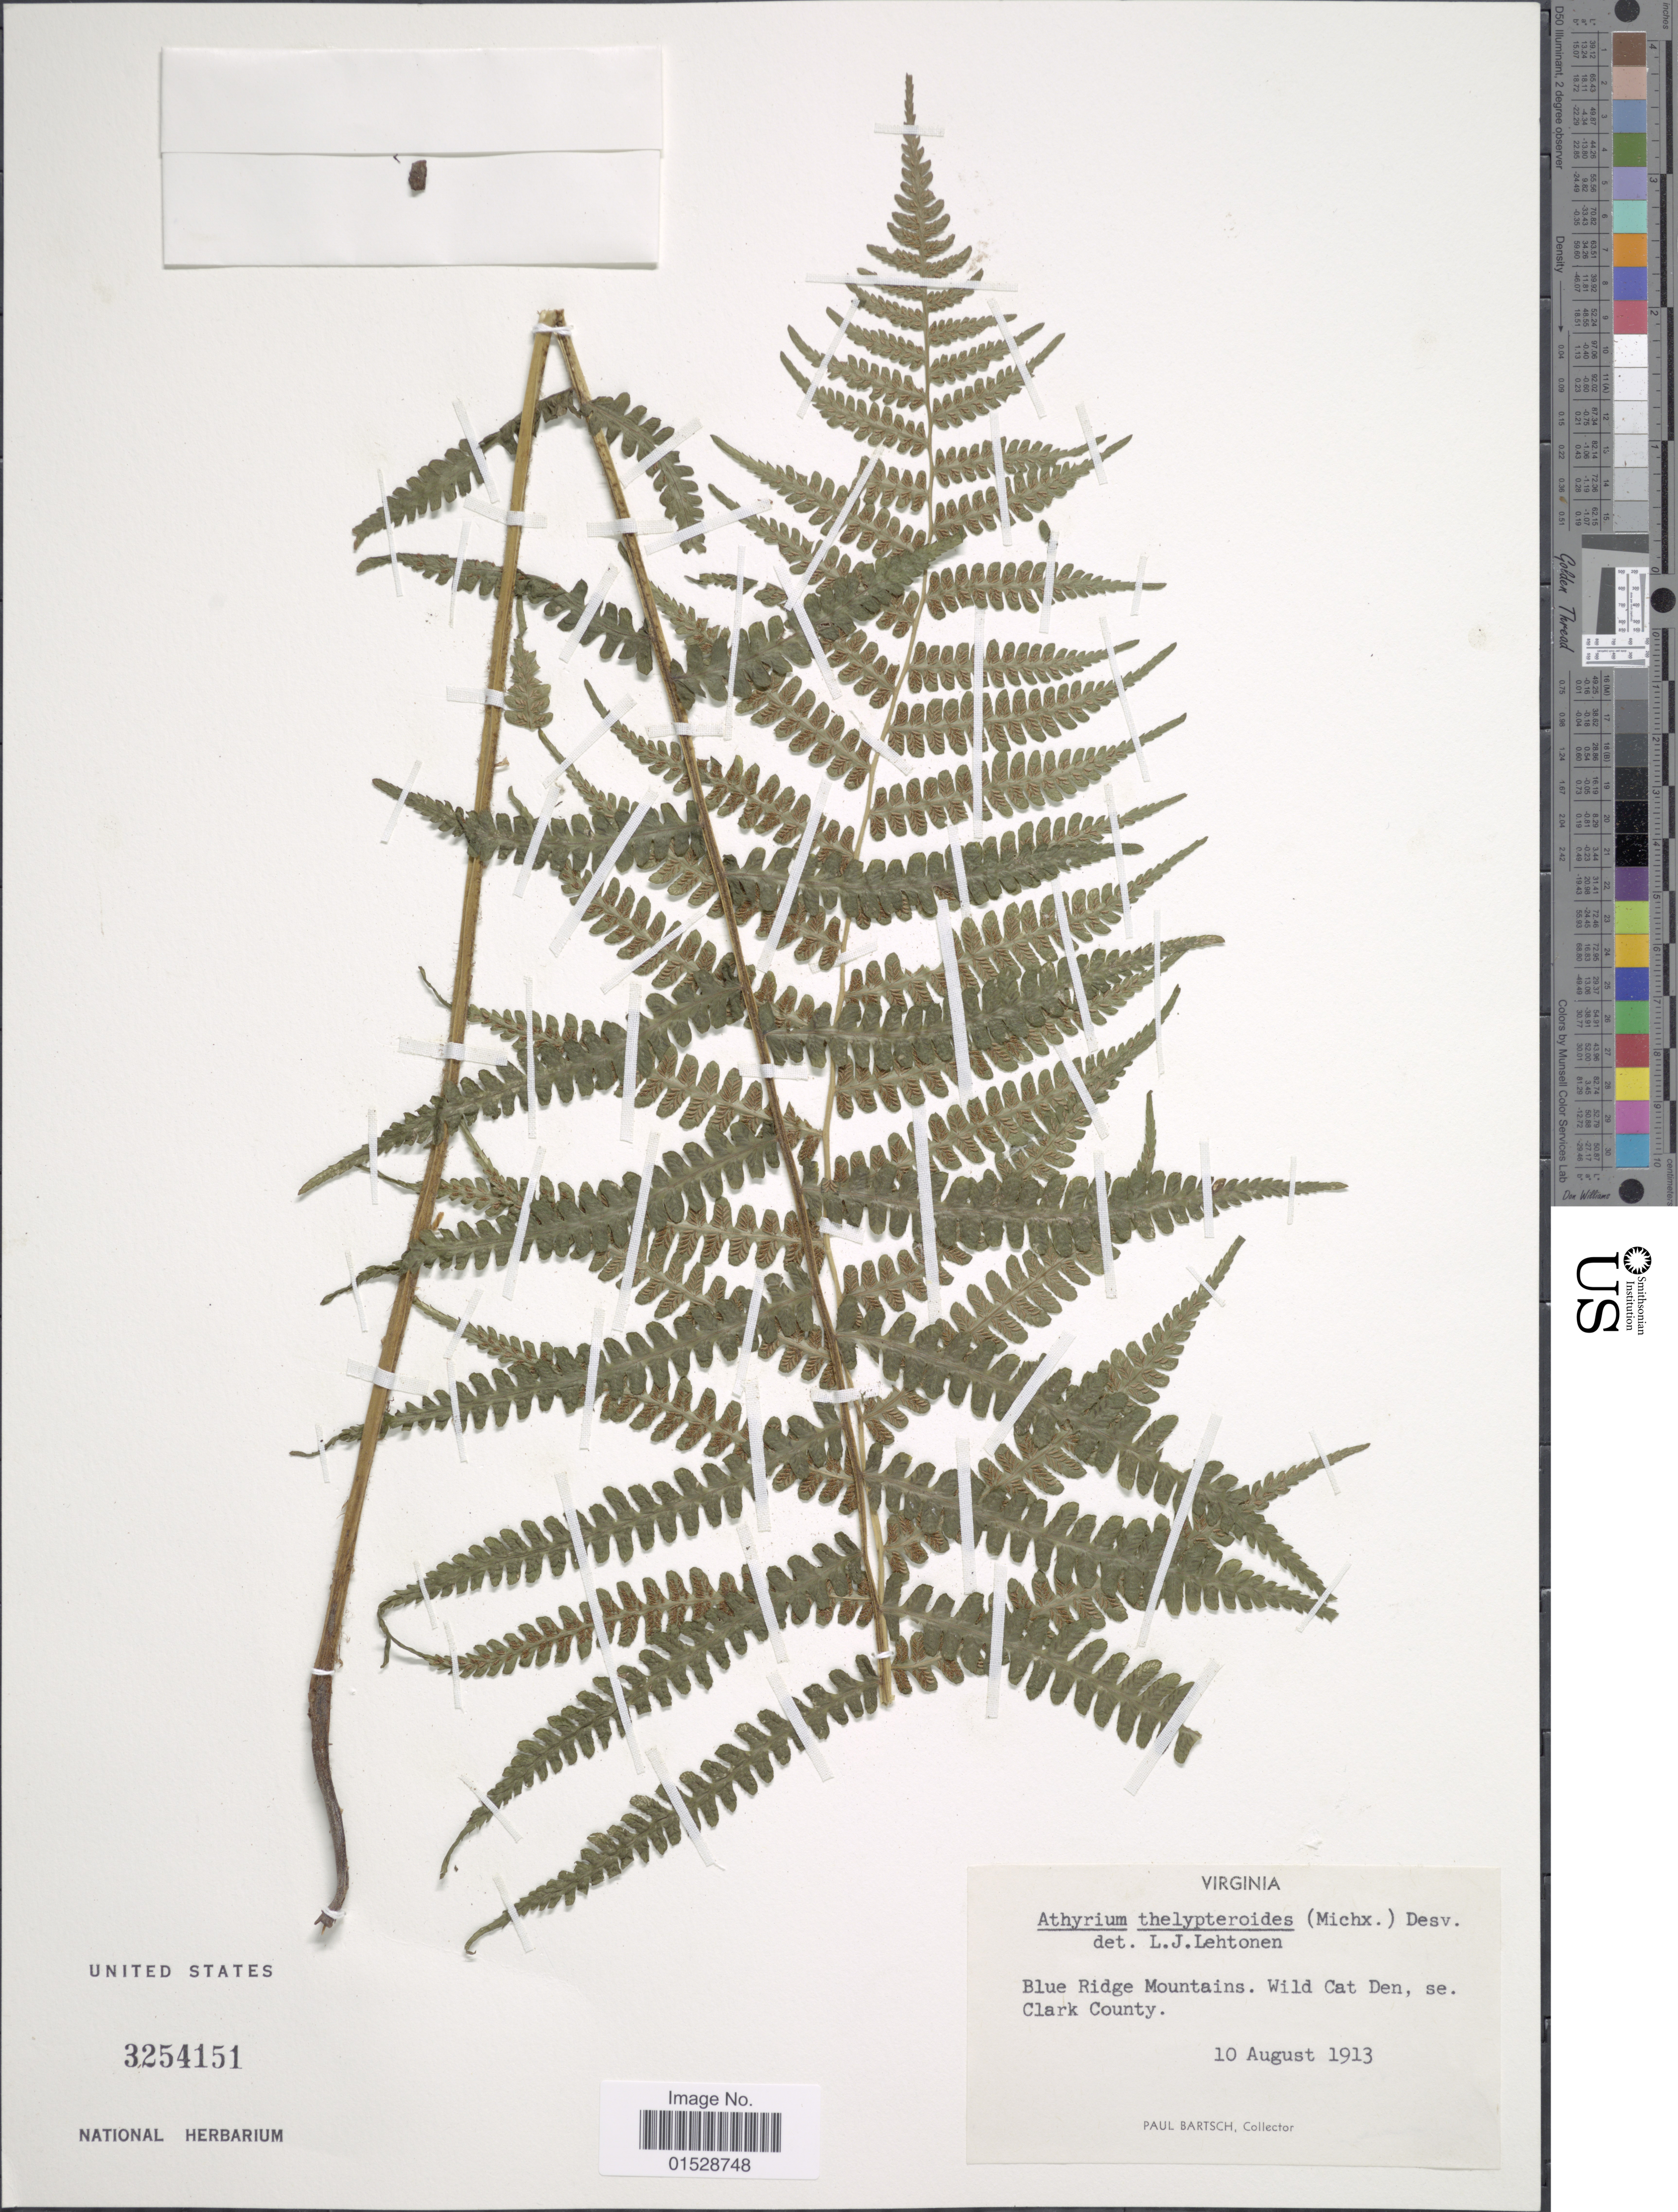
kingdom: Plantae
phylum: Tracheophyta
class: Polypodiopsida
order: Polypodiales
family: Athyriaceae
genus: Deparia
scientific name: Deparia acrostichoides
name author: (Sw.) M. Kato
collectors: P. Bartsch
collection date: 1913-08-10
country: United States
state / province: Virginia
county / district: Clarke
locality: Blue Ridge Mountain, Wild Cat Den, SE Clark County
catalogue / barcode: US 3254151